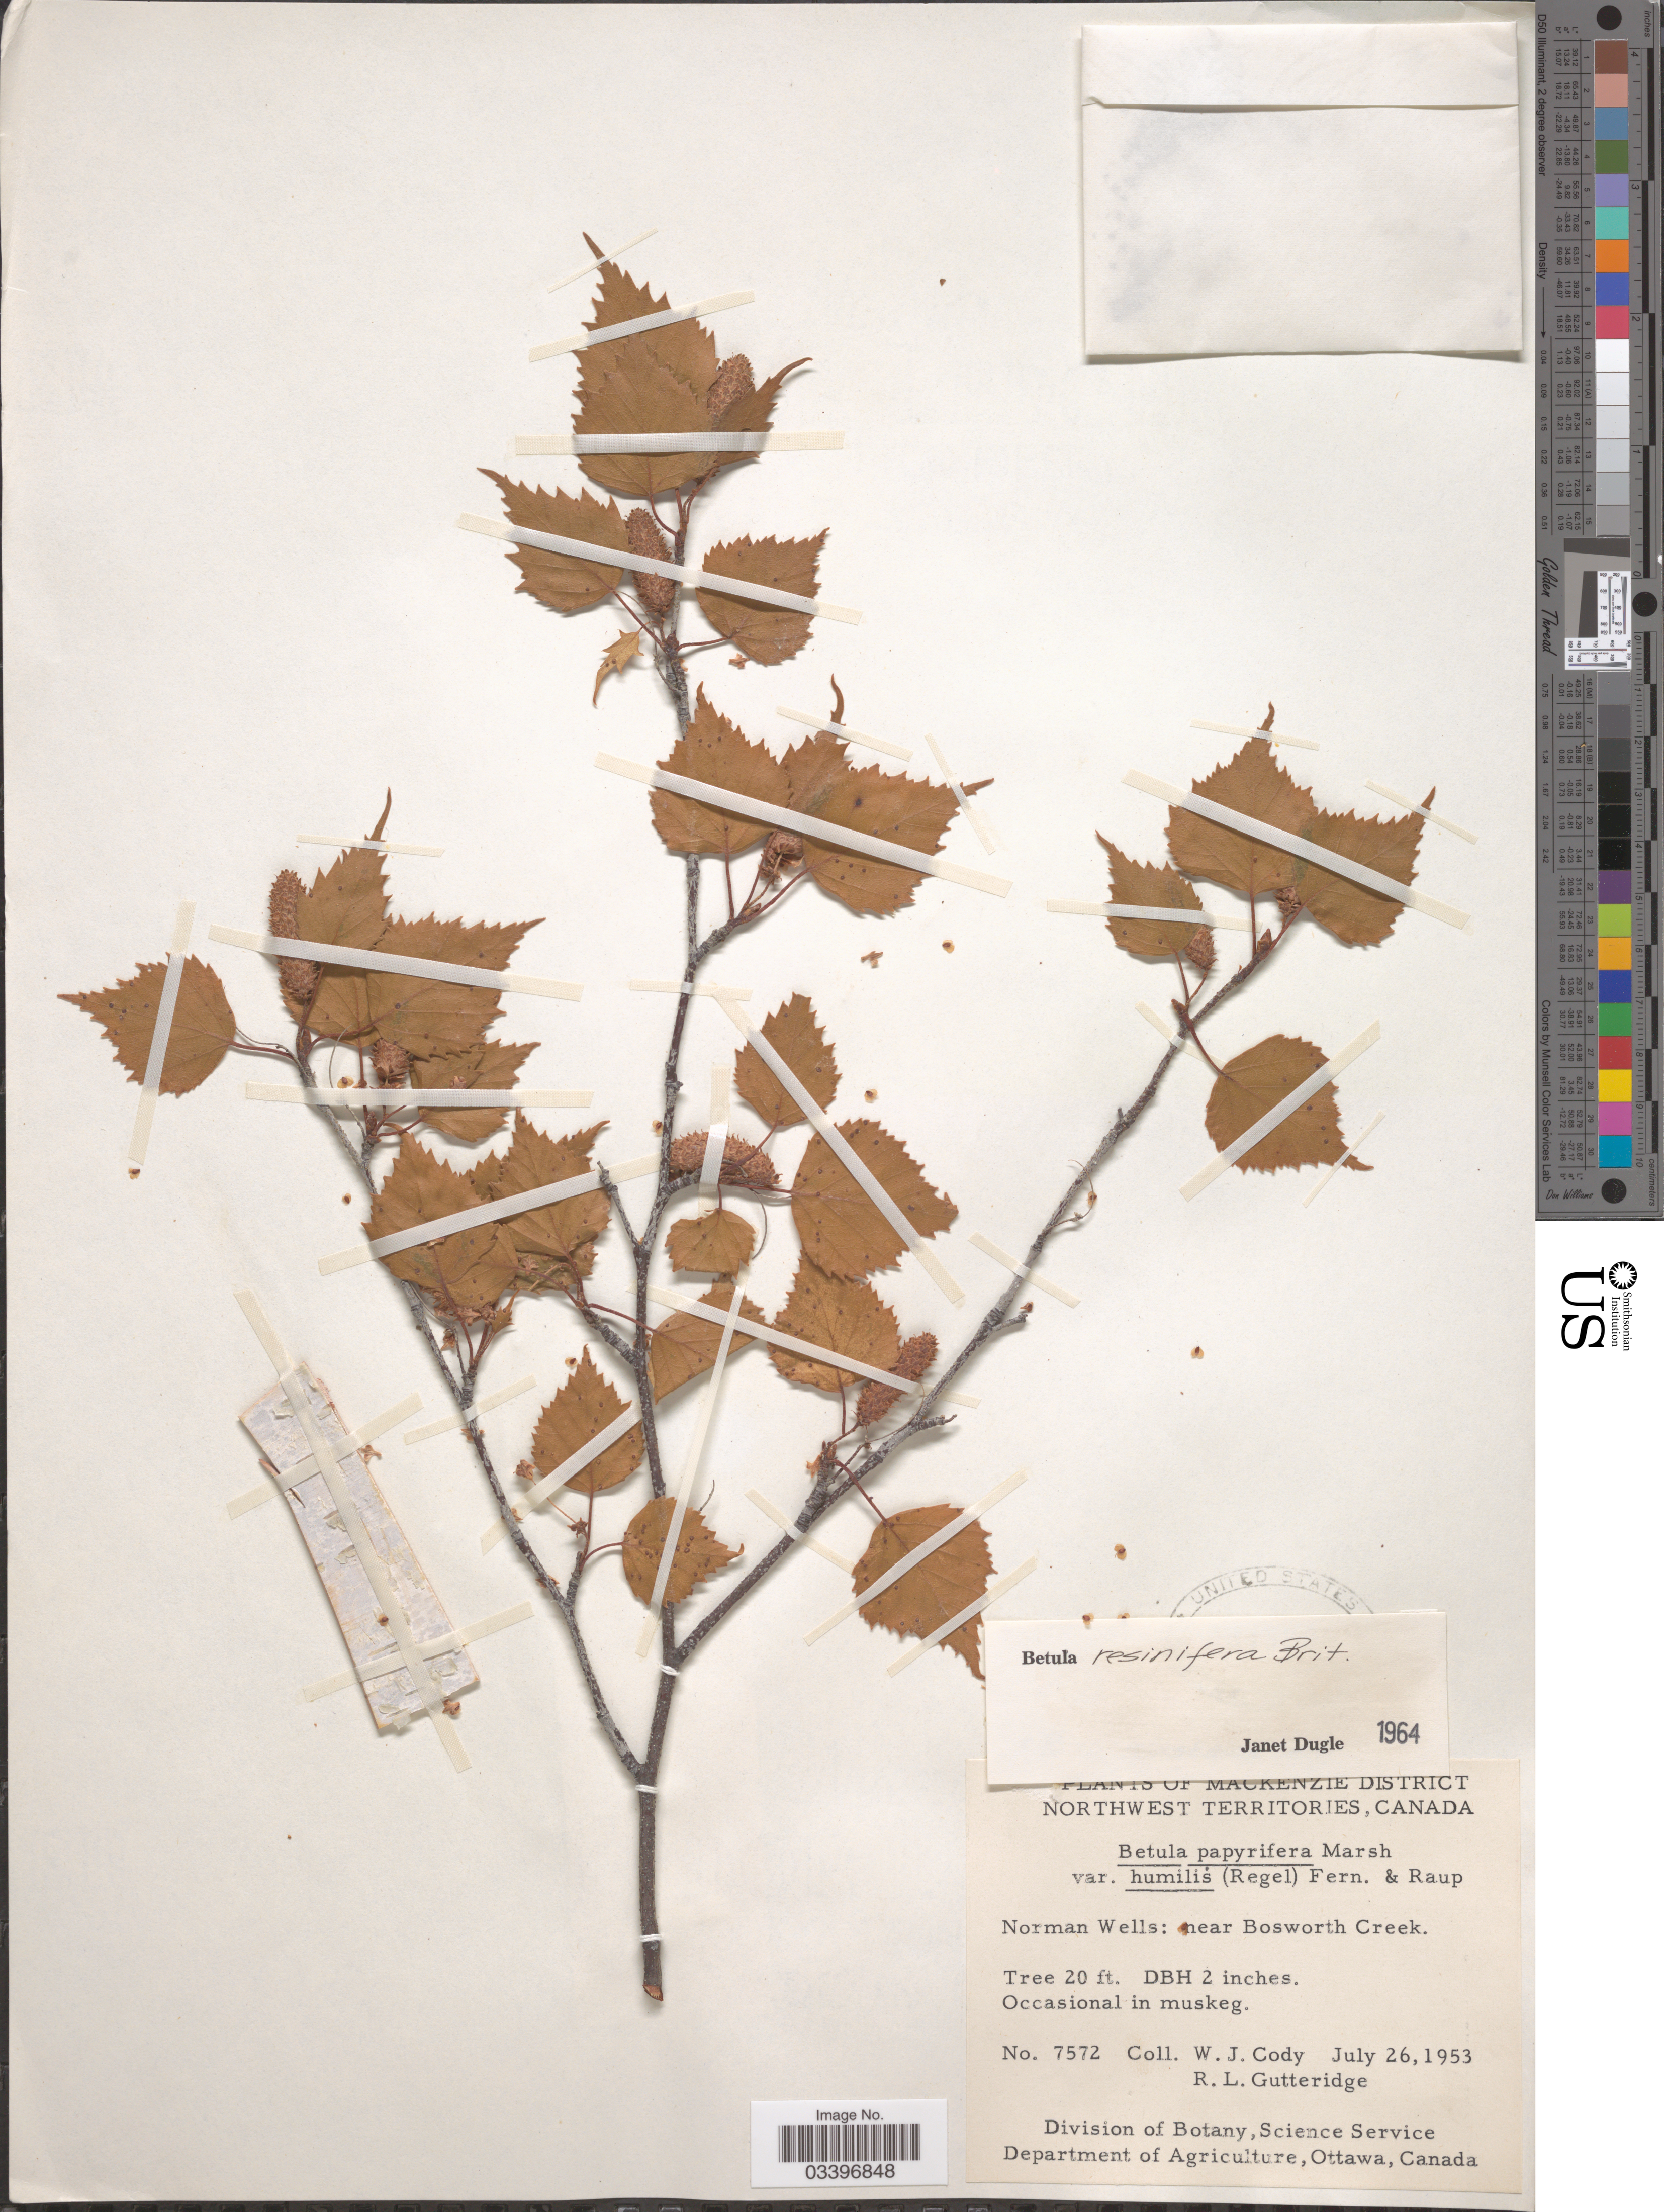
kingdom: Plantae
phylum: Tracheophyta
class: Magnoliopsida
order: Fagales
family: Betulaceae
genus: Betula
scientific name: Betula resinifera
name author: Britton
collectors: W. Cody & R. Gutteridge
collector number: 7572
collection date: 1953-07-26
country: Canada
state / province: Northwest Territories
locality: Mackenzie District. Norman Wells: near Bosworth Creek.